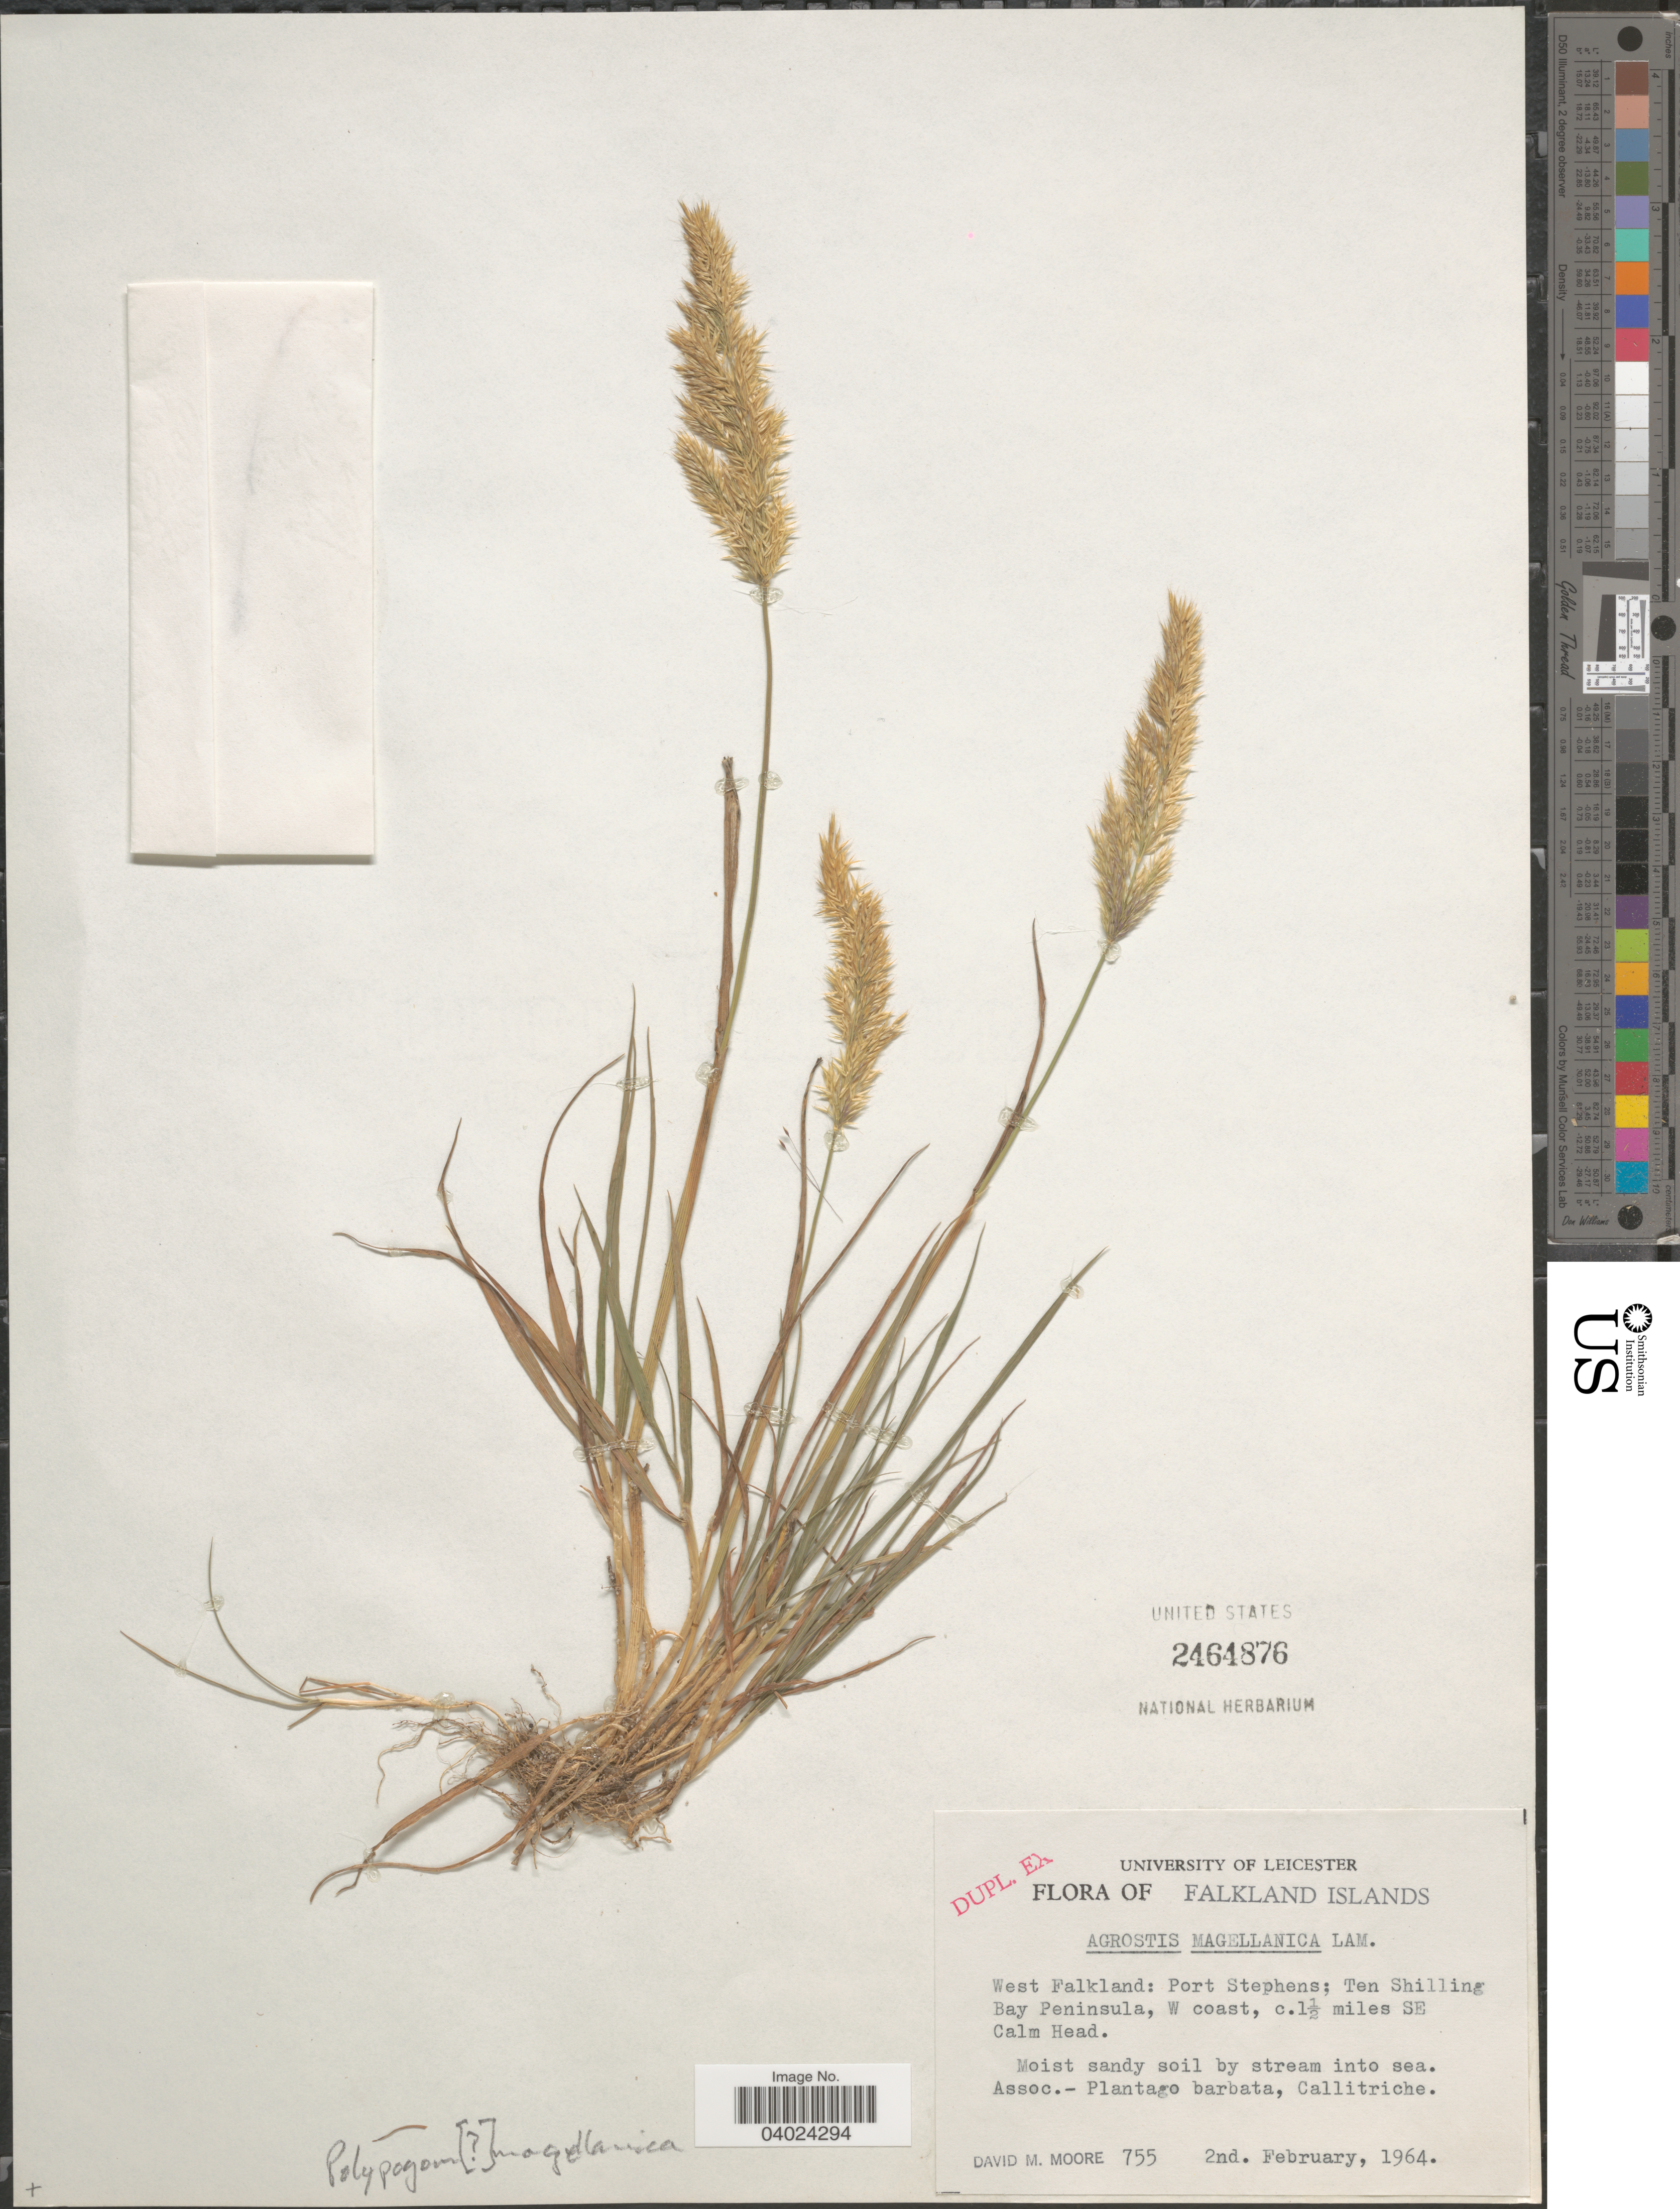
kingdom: Plantae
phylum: Tracheophyta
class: Liliopsida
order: Poales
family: Poaceae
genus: Agrostis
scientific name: Agrostis magellanica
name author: Lam.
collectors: D. Moore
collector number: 755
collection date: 1964-02-02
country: Falkland Islands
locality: West Falkland: Port Stephens; Ten Shilling Bay Peninsula, W coast, c.1½ miles SE Calm Head.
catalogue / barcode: US 2464876